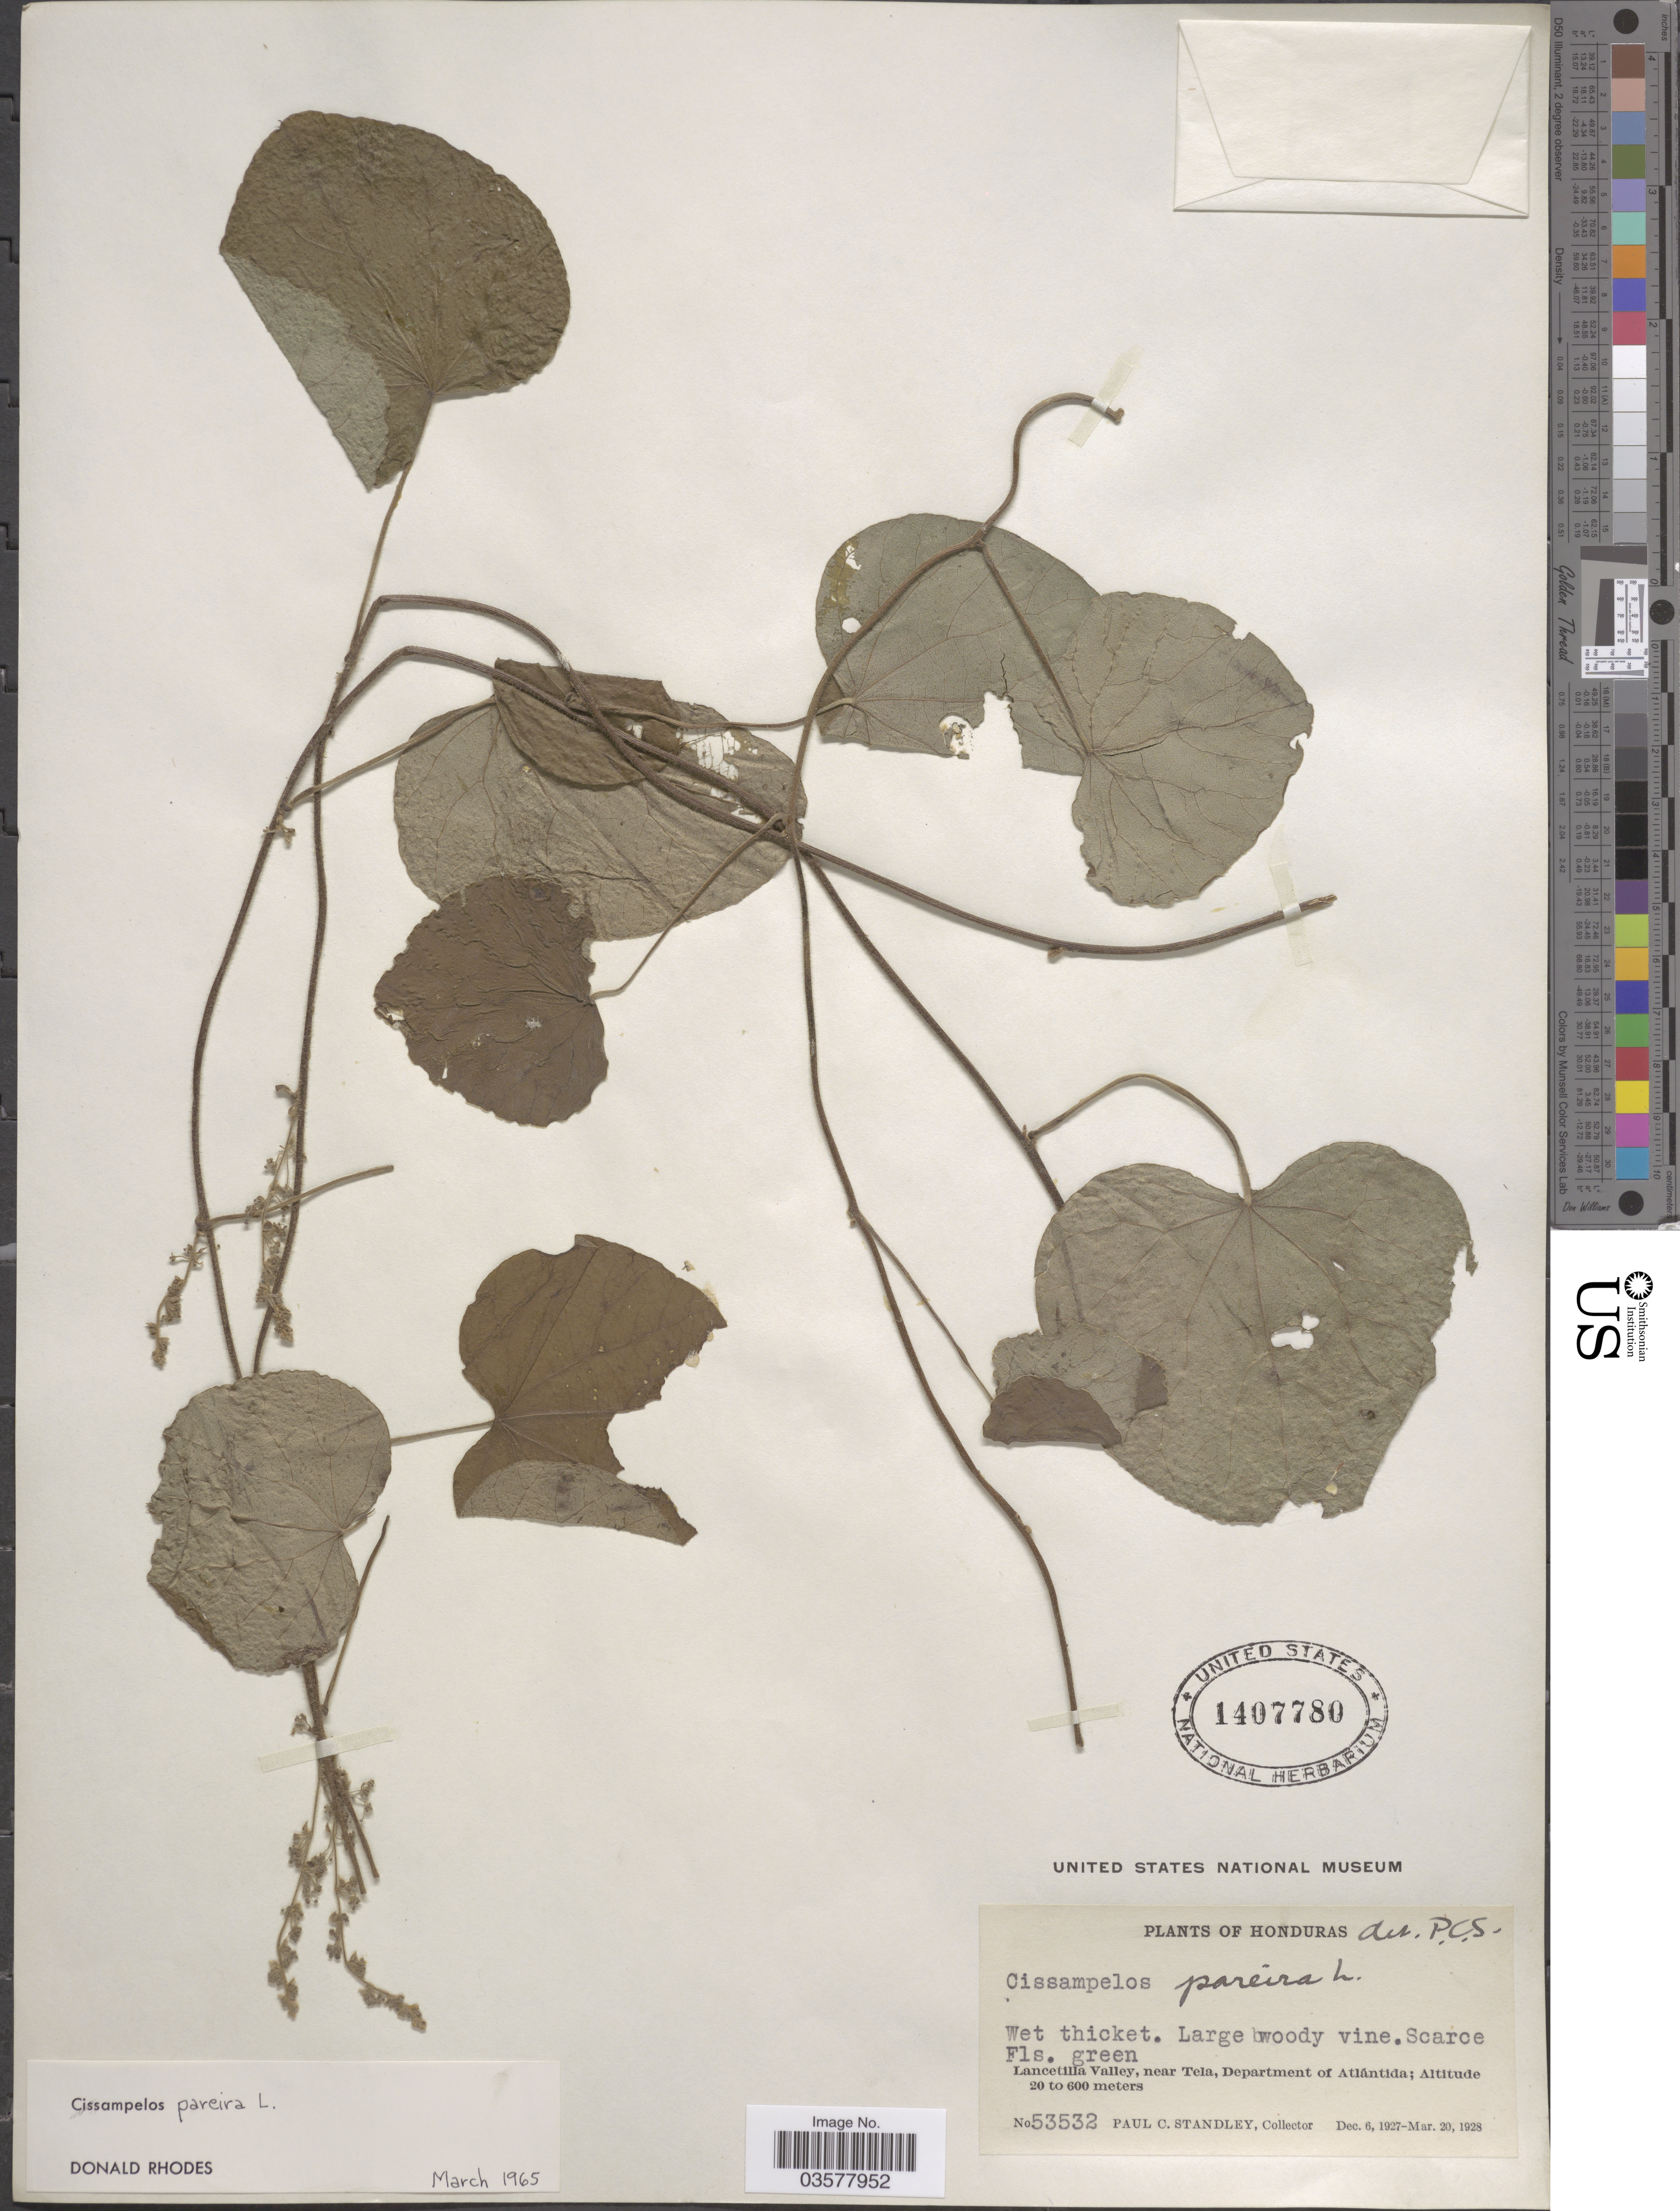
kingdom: Plantae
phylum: Tracheophyta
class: Magnoliopsida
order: Ranunculales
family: Menispermaceae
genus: Cissampelos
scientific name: Cissampelos pareira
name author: L.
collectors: P. C. Standley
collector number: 53532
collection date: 1927-12-06/1928-03-20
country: Honduras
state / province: Atlantida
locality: Lancetilla Valley, near Tela, Department of atlántida.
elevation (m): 20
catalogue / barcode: US 1407780